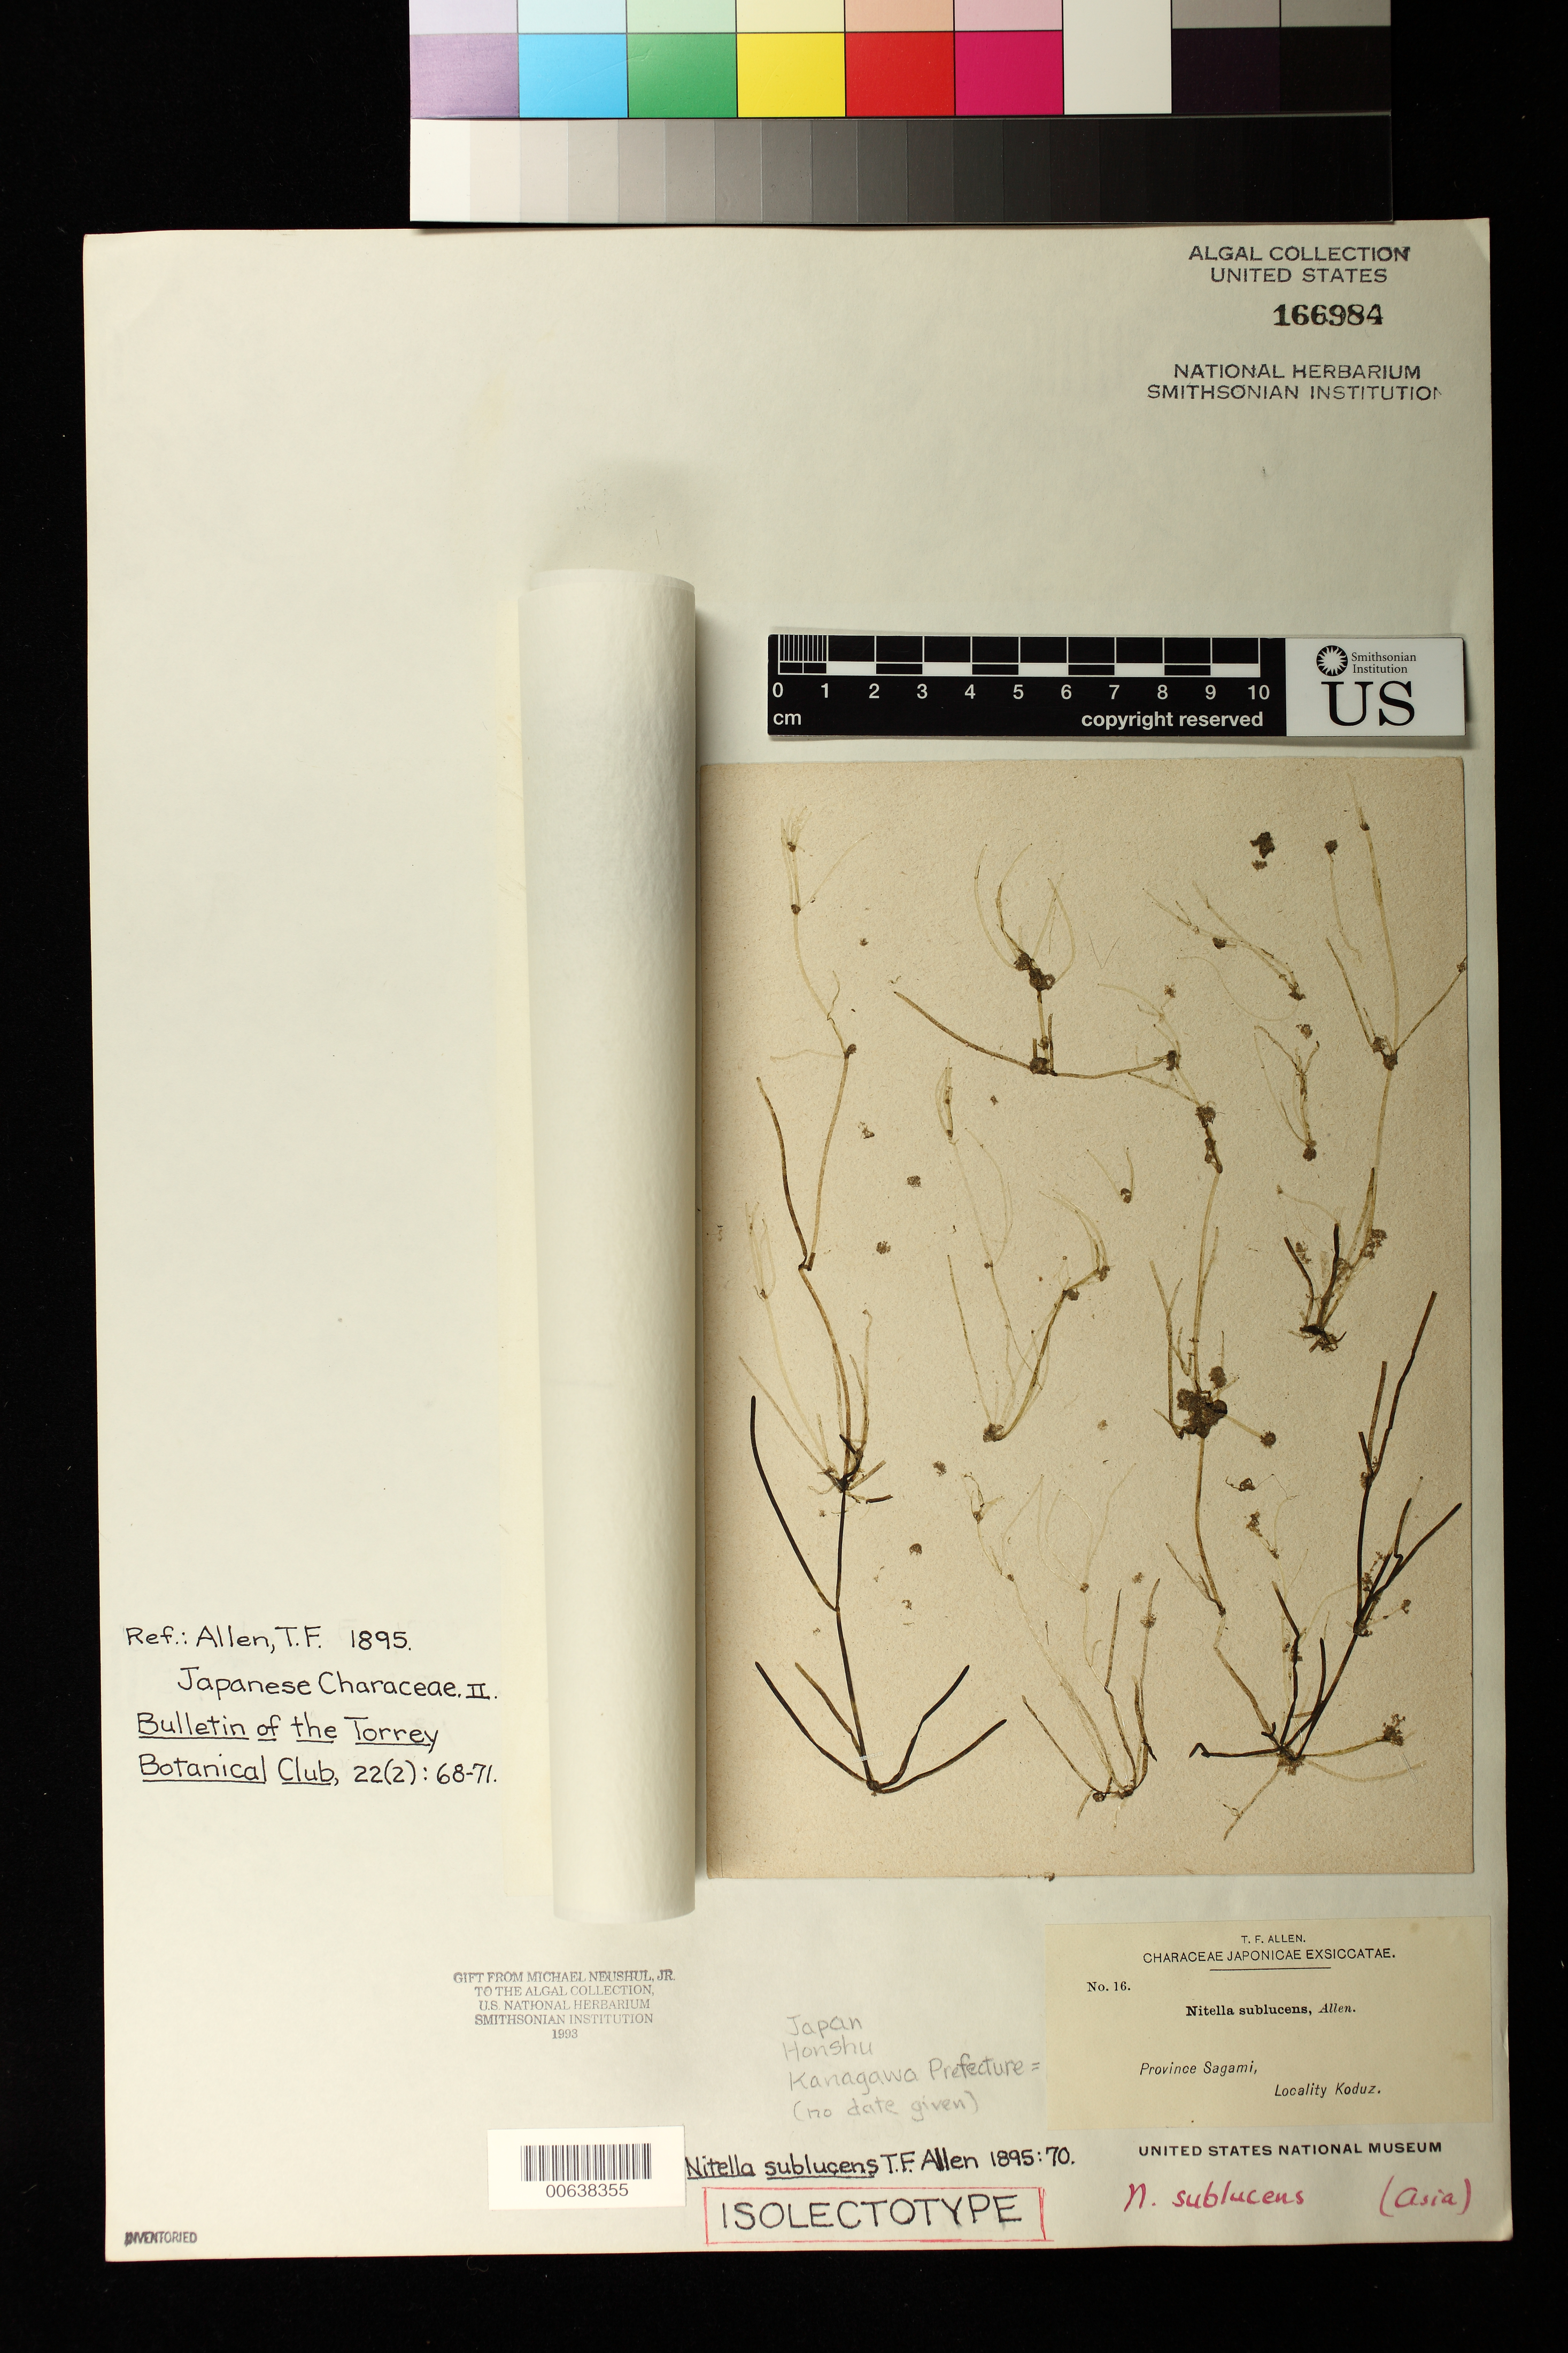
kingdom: Plantae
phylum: Charophyta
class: Charophyceae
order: Charales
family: Characeae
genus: Nitella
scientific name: Nitella sublucens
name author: Allen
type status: Isolectotype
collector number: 16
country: Japan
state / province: Kanagawa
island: Honshu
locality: Kozu (Koduz)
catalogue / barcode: US 166984